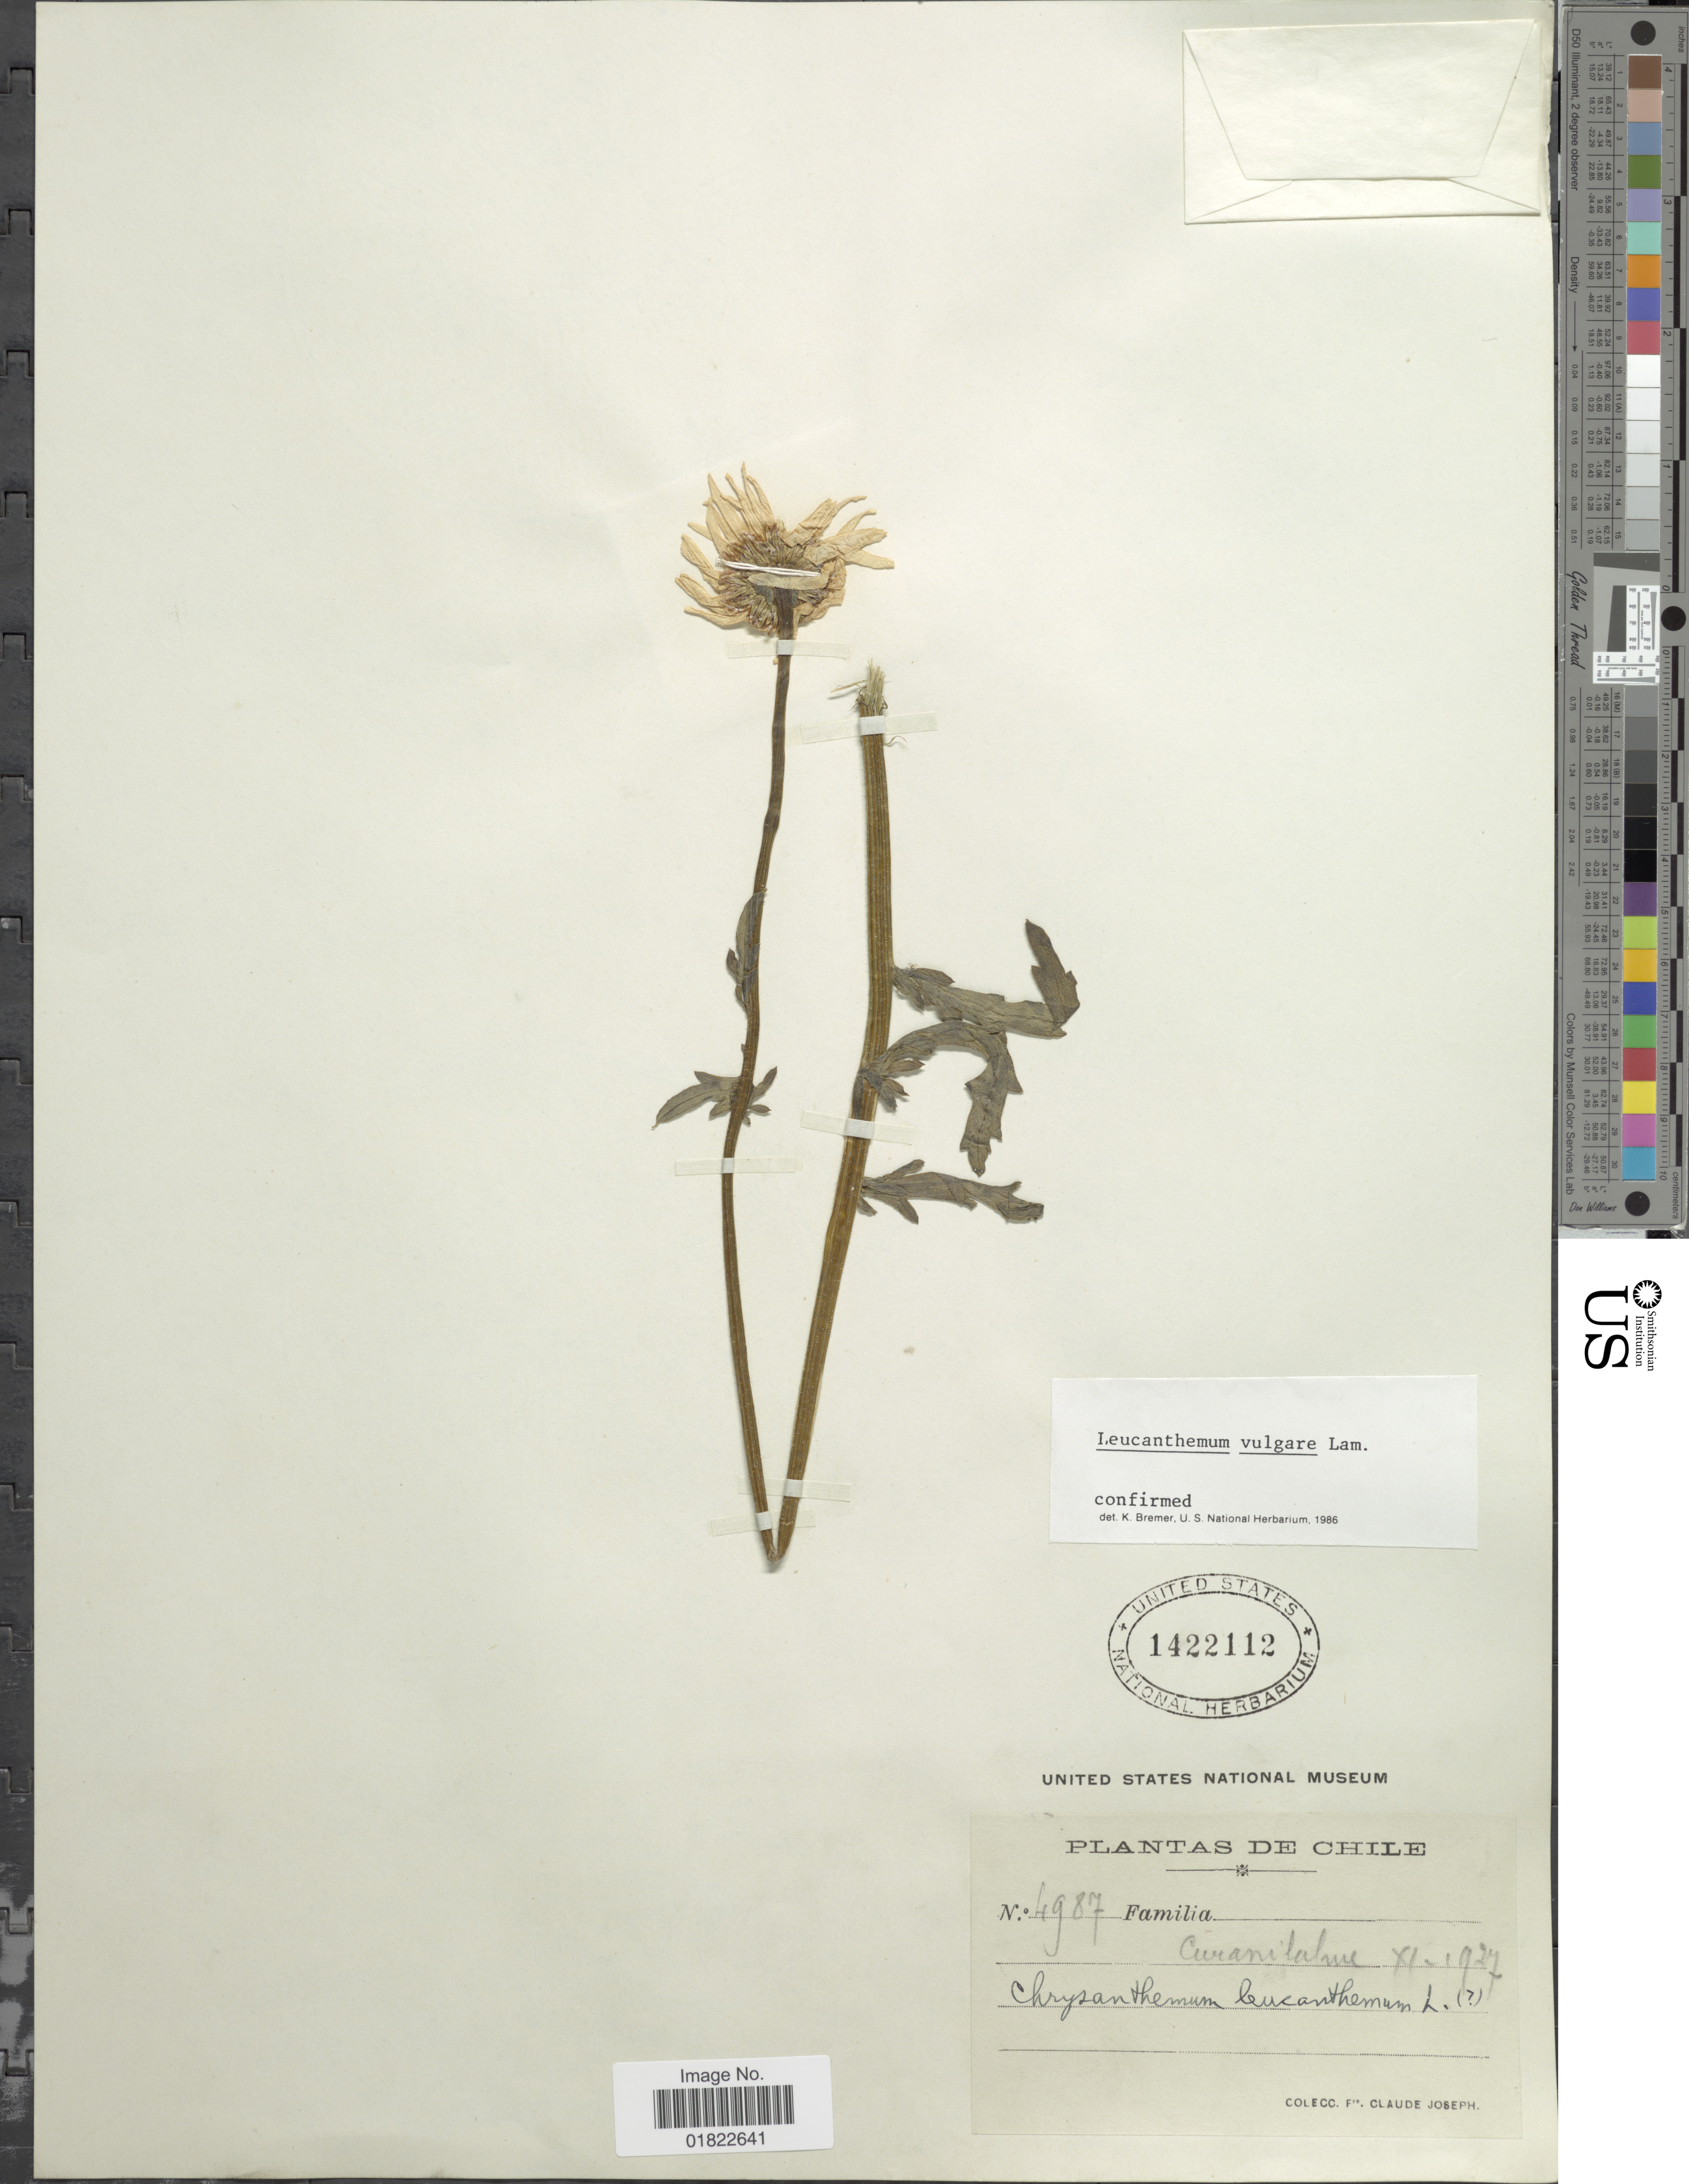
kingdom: Plantae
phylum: Tracheophyta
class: Magnoliopsida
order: Asterales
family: Asteraceae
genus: Leucanthemum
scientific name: Leucanthemum vulgare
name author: Lam.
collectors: Bro. Claude-Joseph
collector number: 4987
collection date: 1927-11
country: Chile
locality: Curanilalme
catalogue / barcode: US 1422112